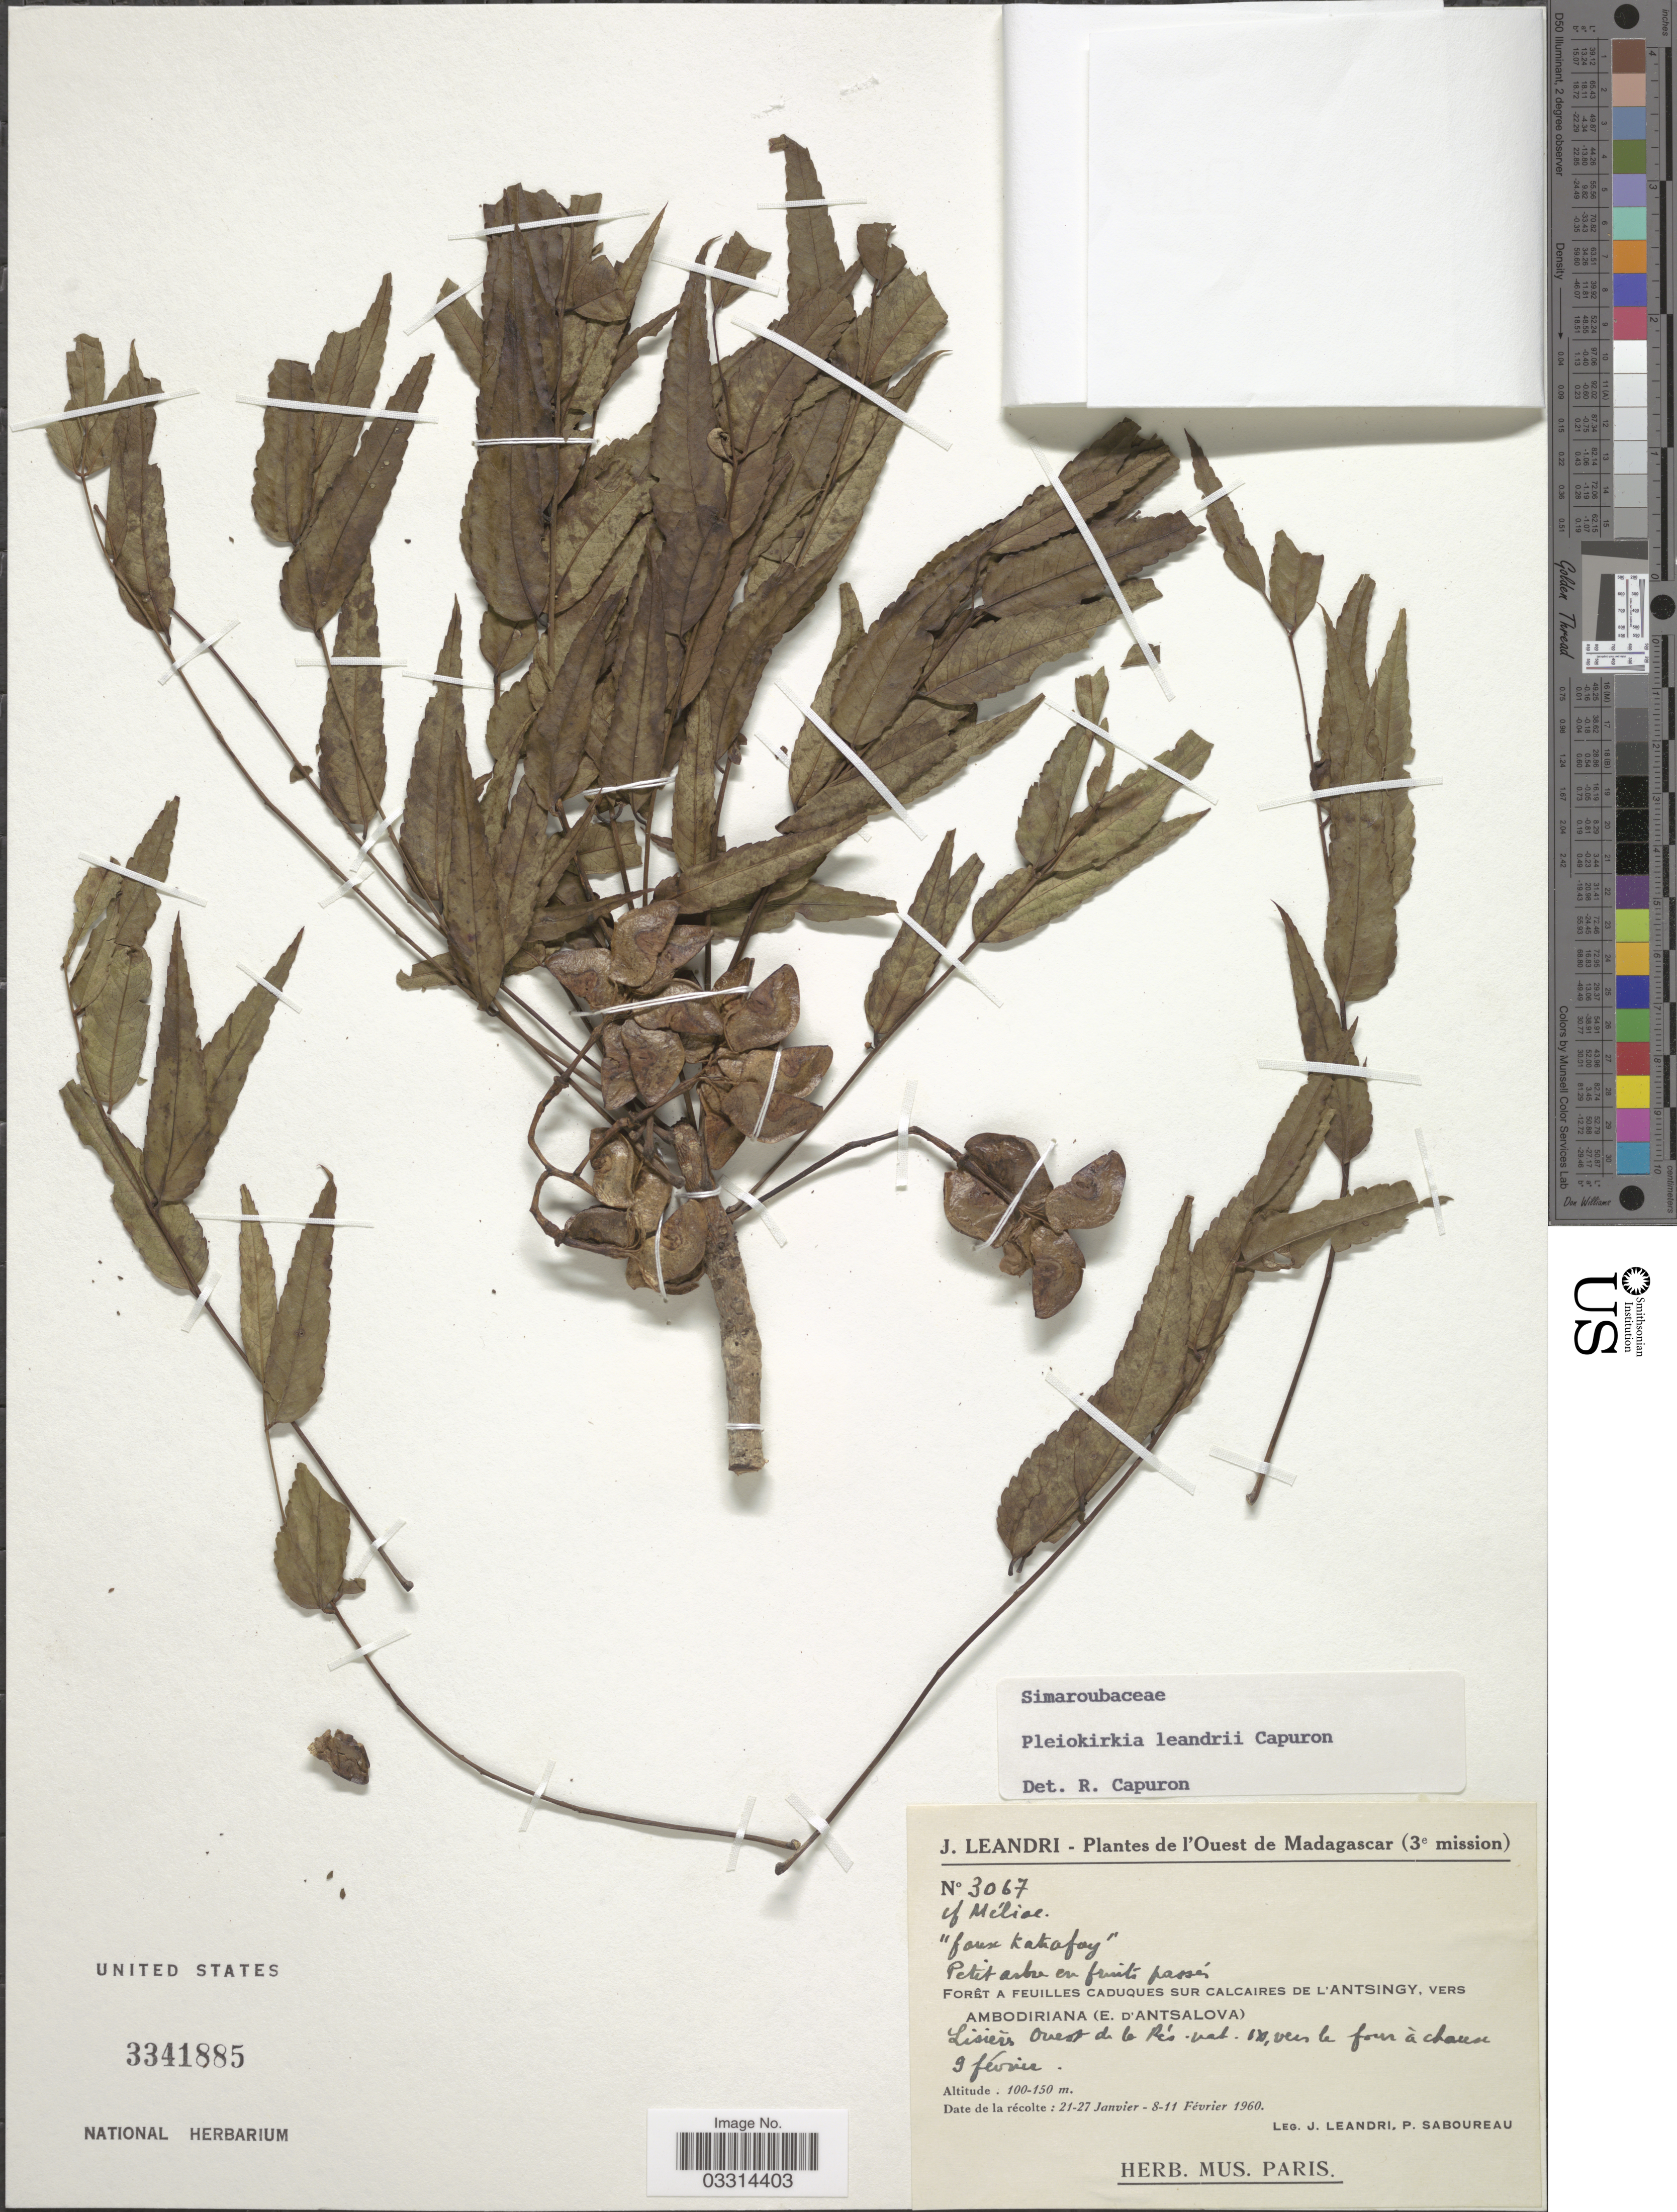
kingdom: Plantae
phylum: Tracheophyta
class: Magnoliopsida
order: Sapindales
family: Kirkiaceae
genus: Kirkia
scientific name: Kirkia leandrii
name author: (Capuron) Stannard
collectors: J. Leandri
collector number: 3067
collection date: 1960-02-09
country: Madagascar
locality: Ouest de Madagascar. Forêt a Feuilles caduques sur calcaires de l'Antsingy, vers Ambodiriana (E. d'Antsalova).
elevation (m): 100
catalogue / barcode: US 3341885